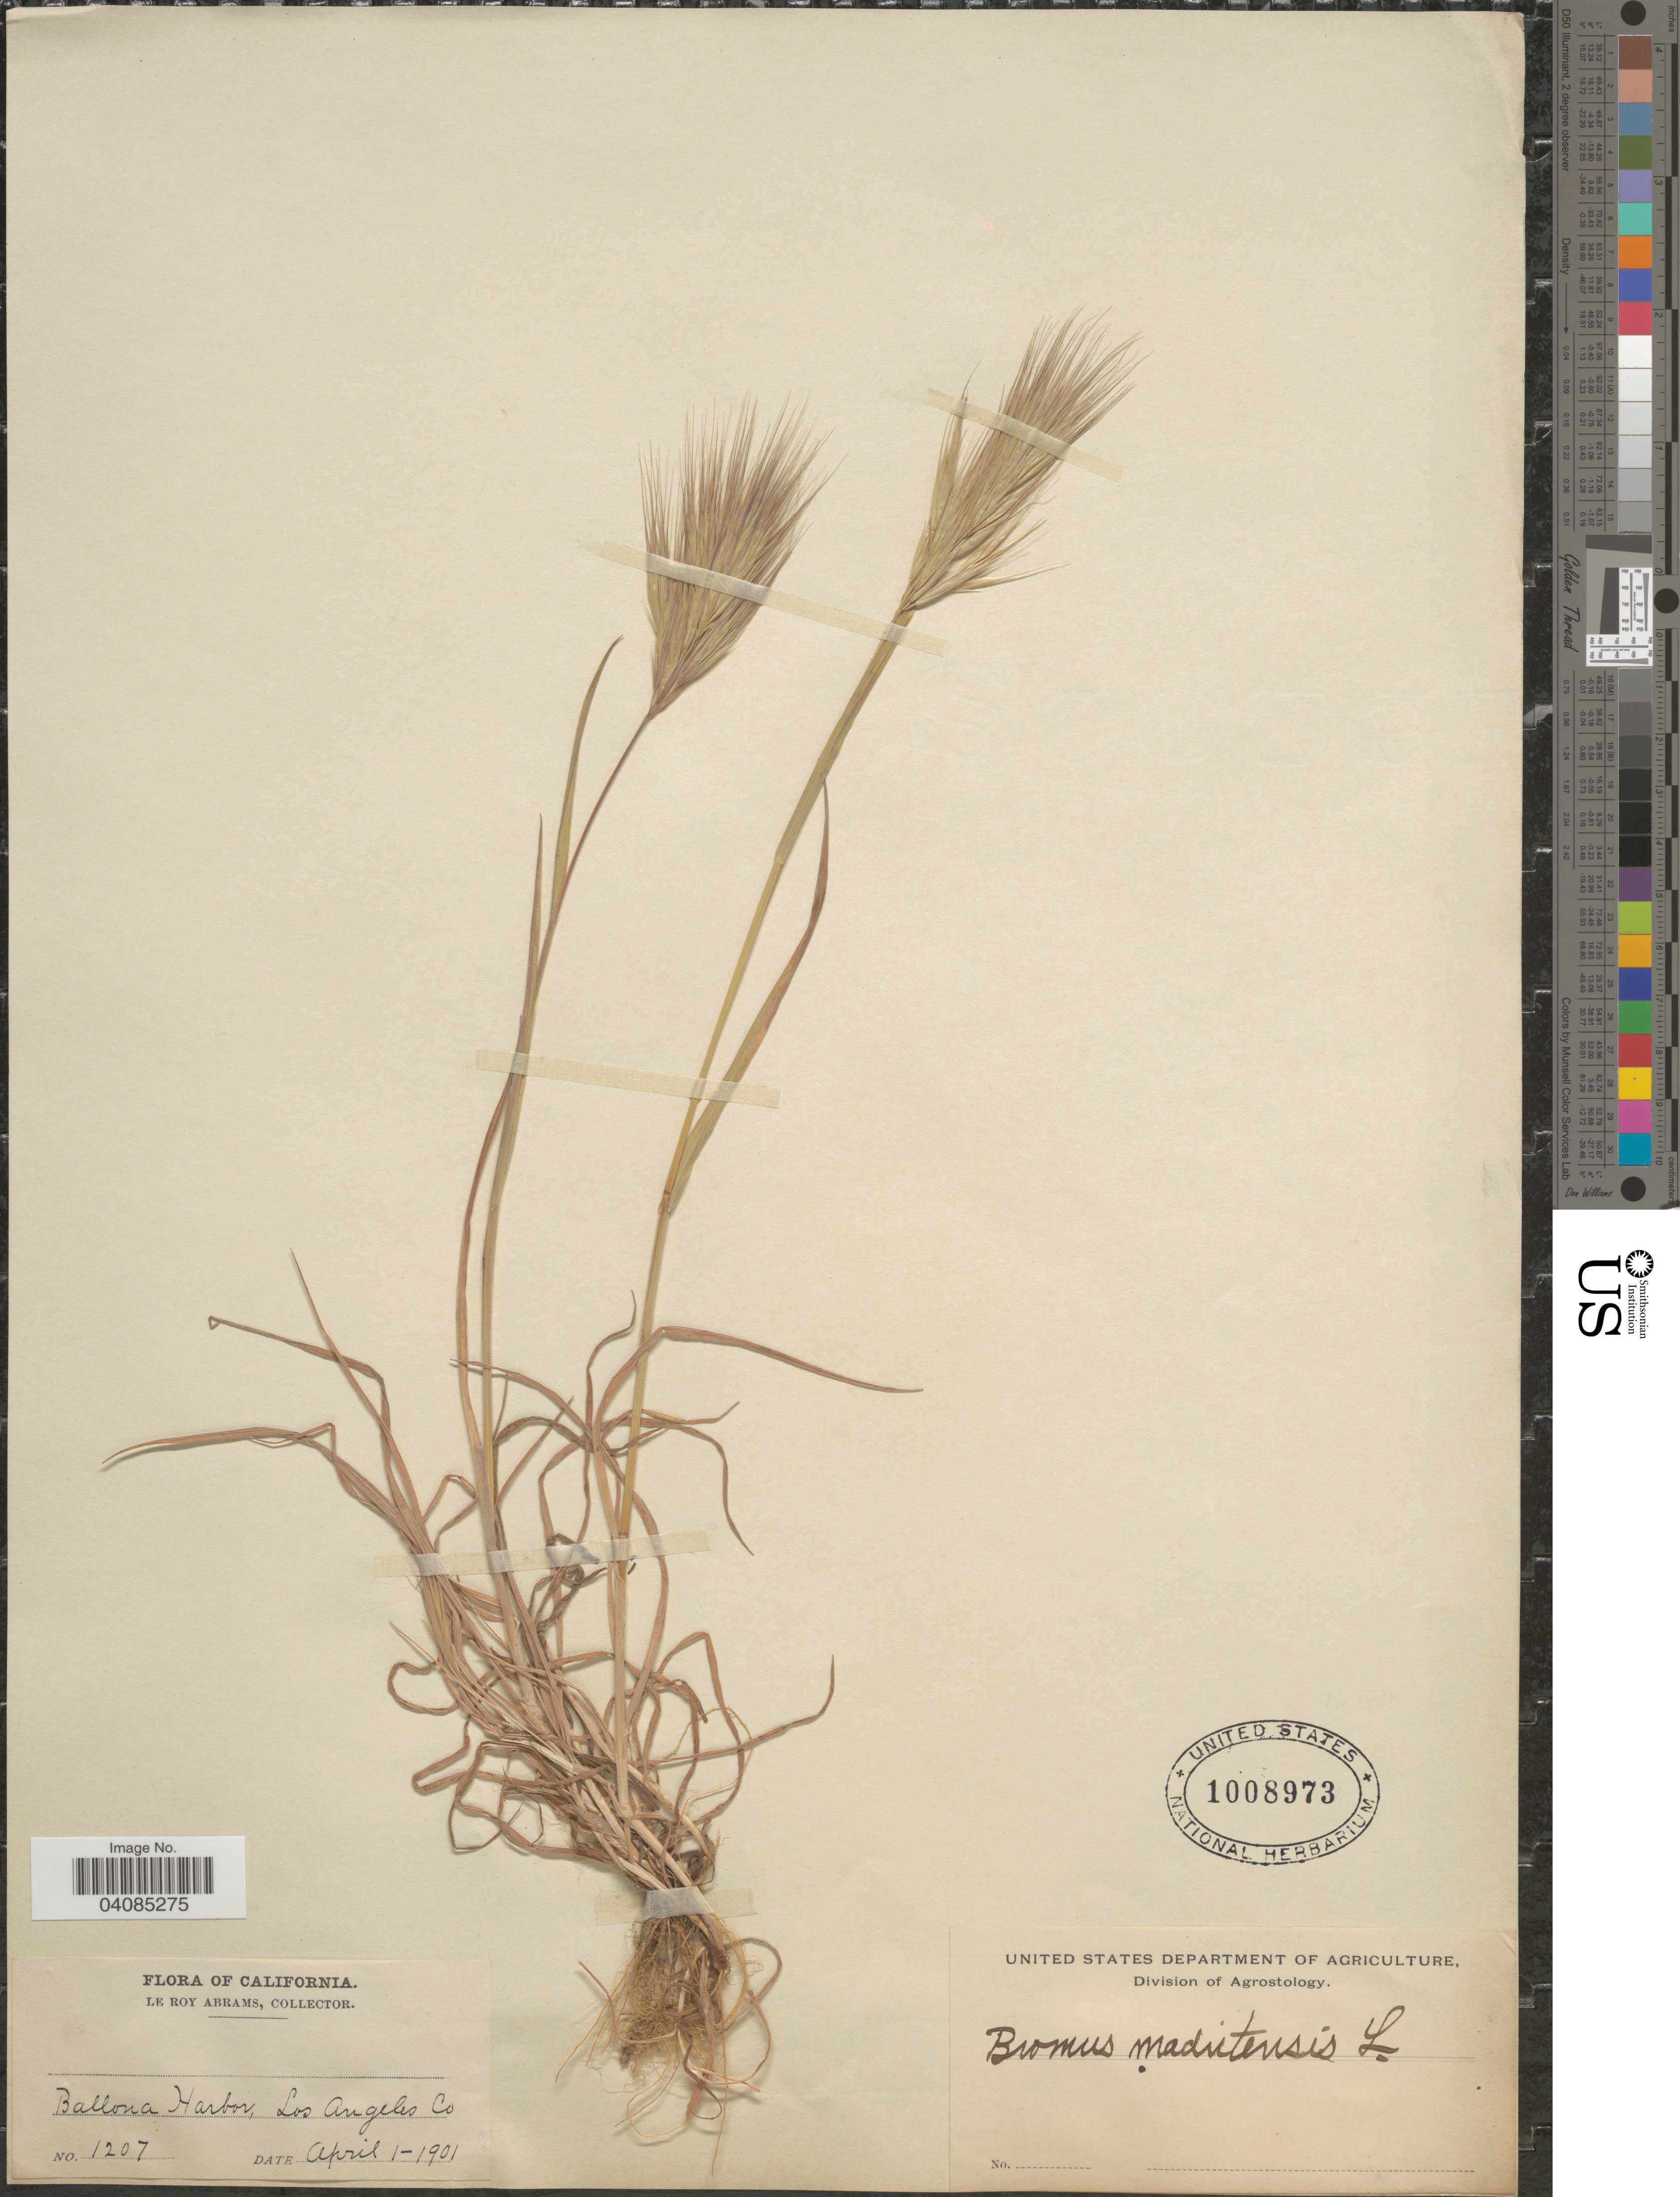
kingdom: Plantae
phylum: Tracheophyta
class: Liliopsida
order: Poales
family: Poaceae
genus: Bromus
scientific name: Bromus rubens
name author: L.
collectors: L. Abrams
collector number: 1207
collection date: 1901-04-01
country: United States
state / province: California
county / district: Los Angeles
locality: Ballona harbor, Los Angeles Co.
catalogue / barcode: US 1008973